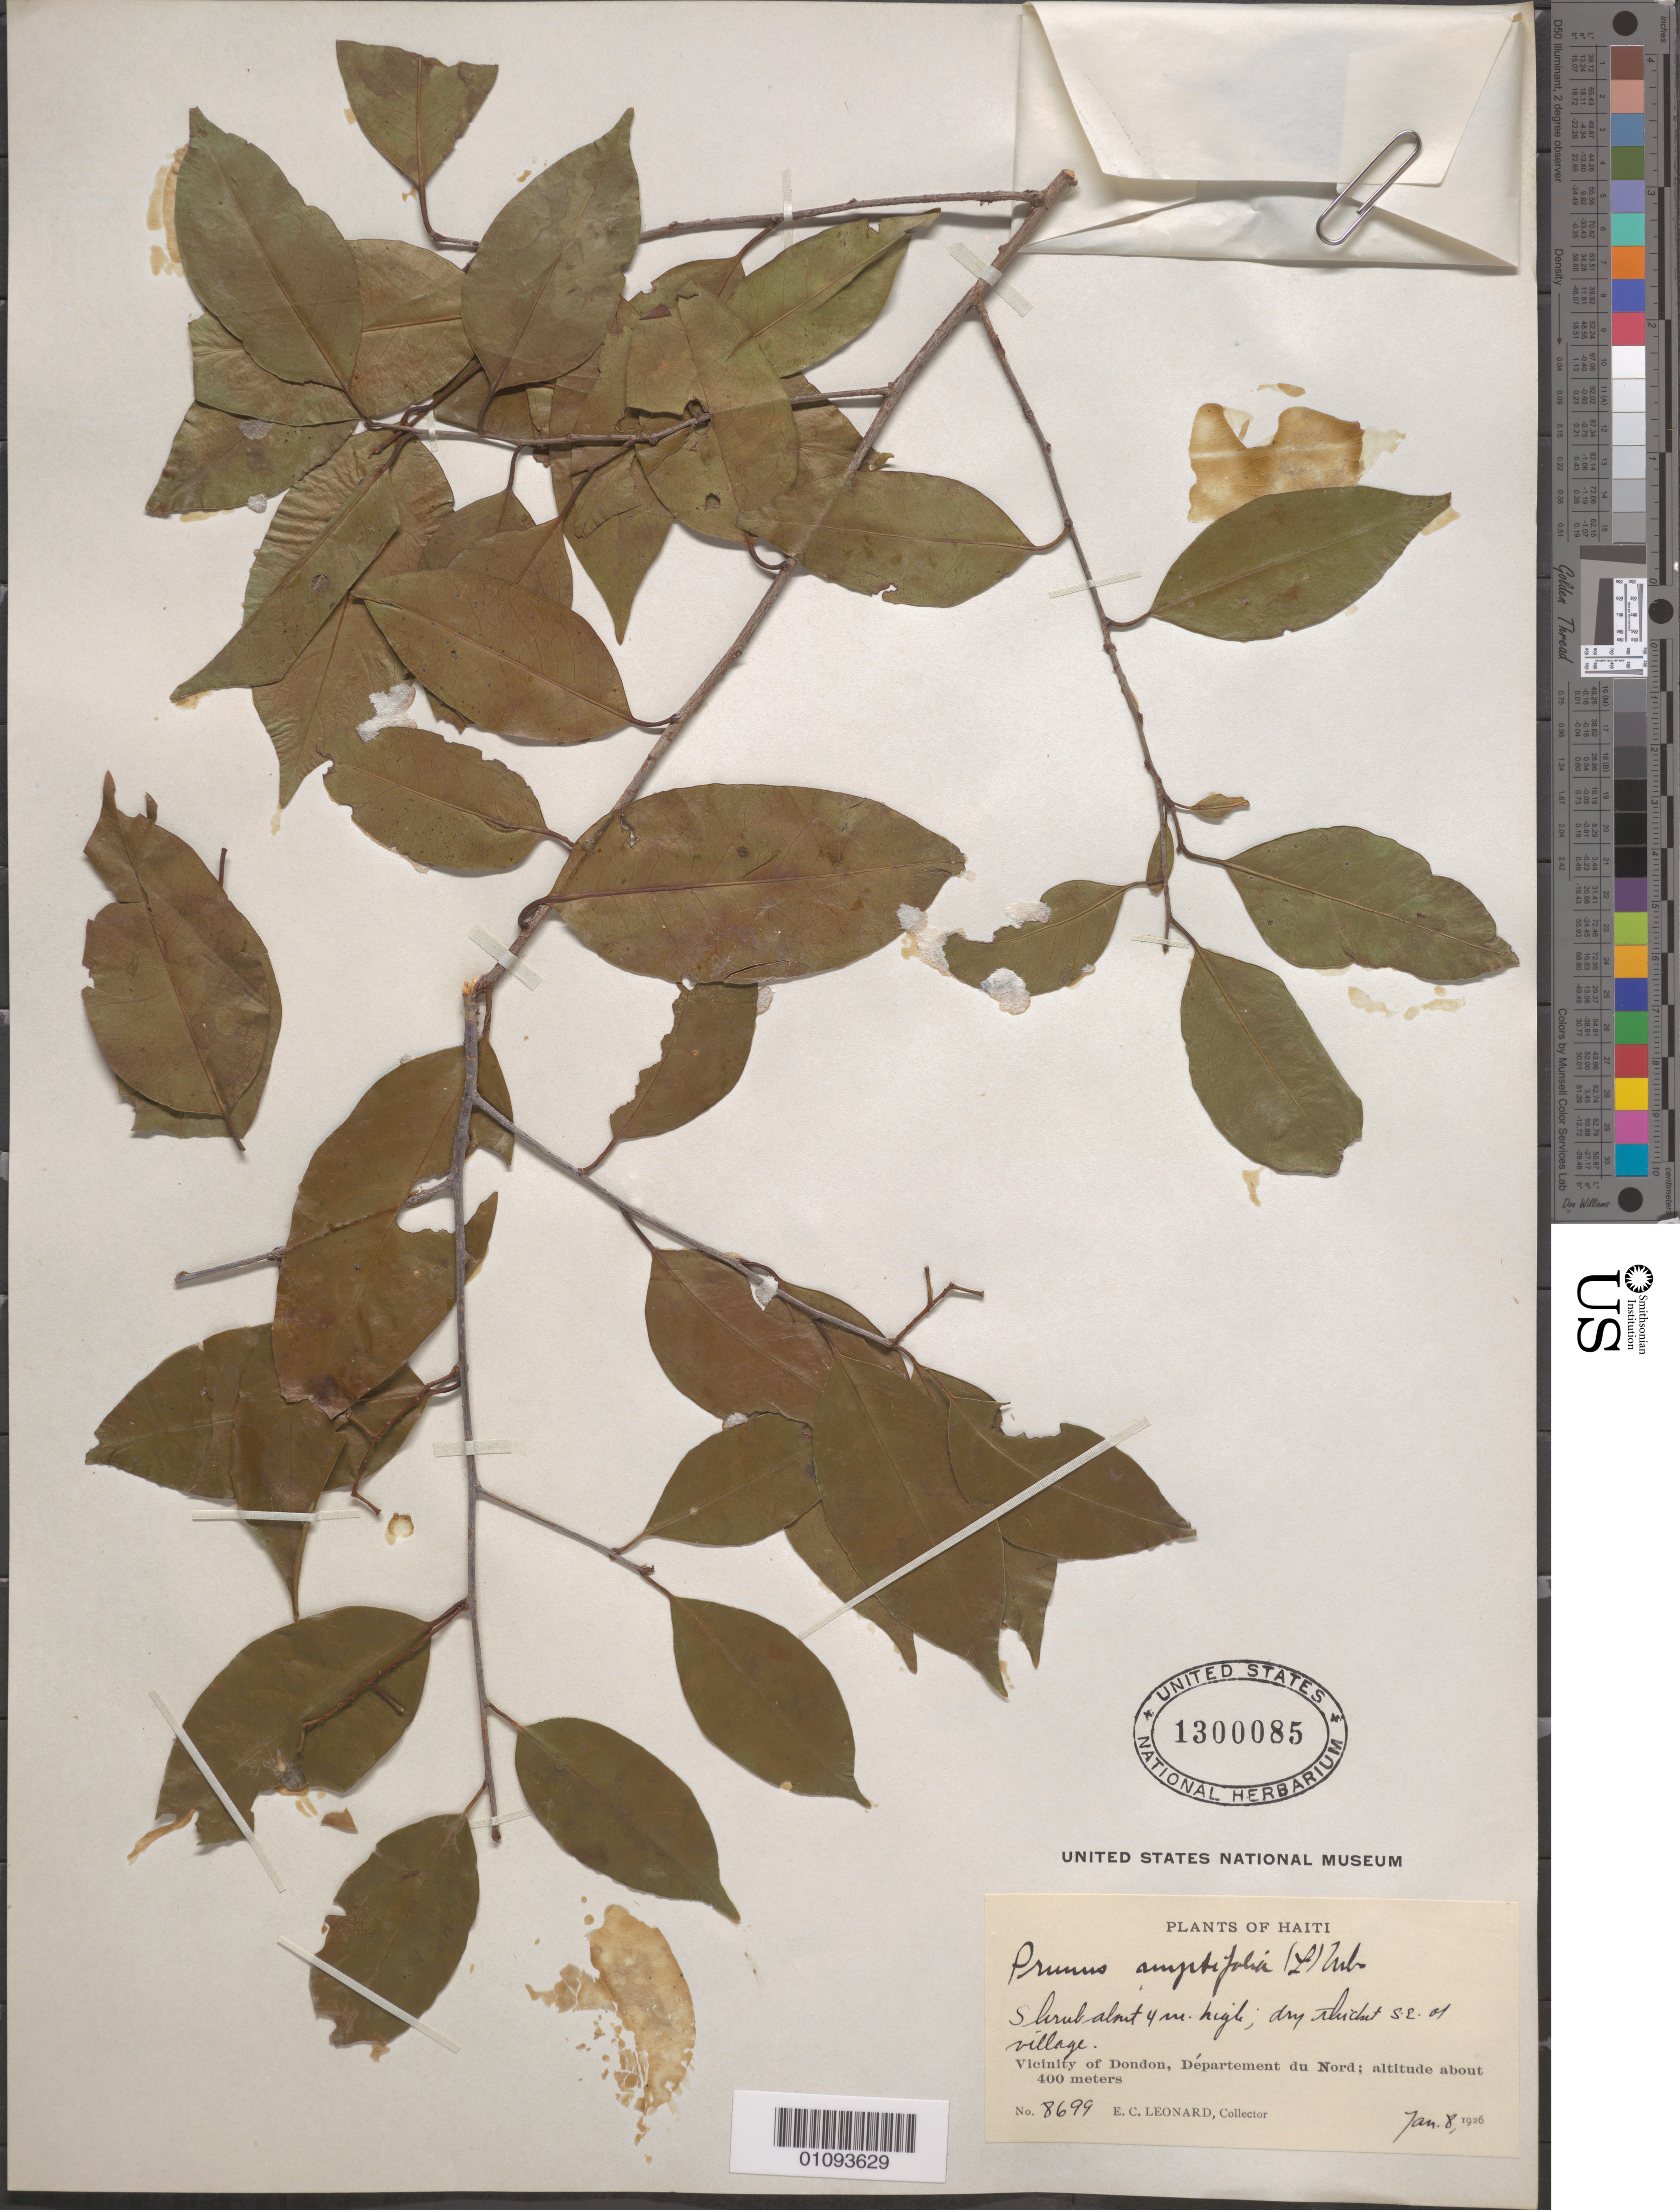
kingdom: Plantae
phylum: Tracheophyta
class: Magnoliopsida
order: Rosales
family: Rosaceae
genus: Prunus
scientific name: Prunus myrtifolia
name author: (L.) Urb.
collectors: E. C. Leonard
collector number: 8699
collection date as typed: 08 Jan 1926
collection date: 1926-01-08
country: Haiti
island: Hispaniola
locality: Vicinity of Dondon, Departement du Nord - Dry thicket south east of village.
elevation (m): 400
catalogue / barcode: US 1300085